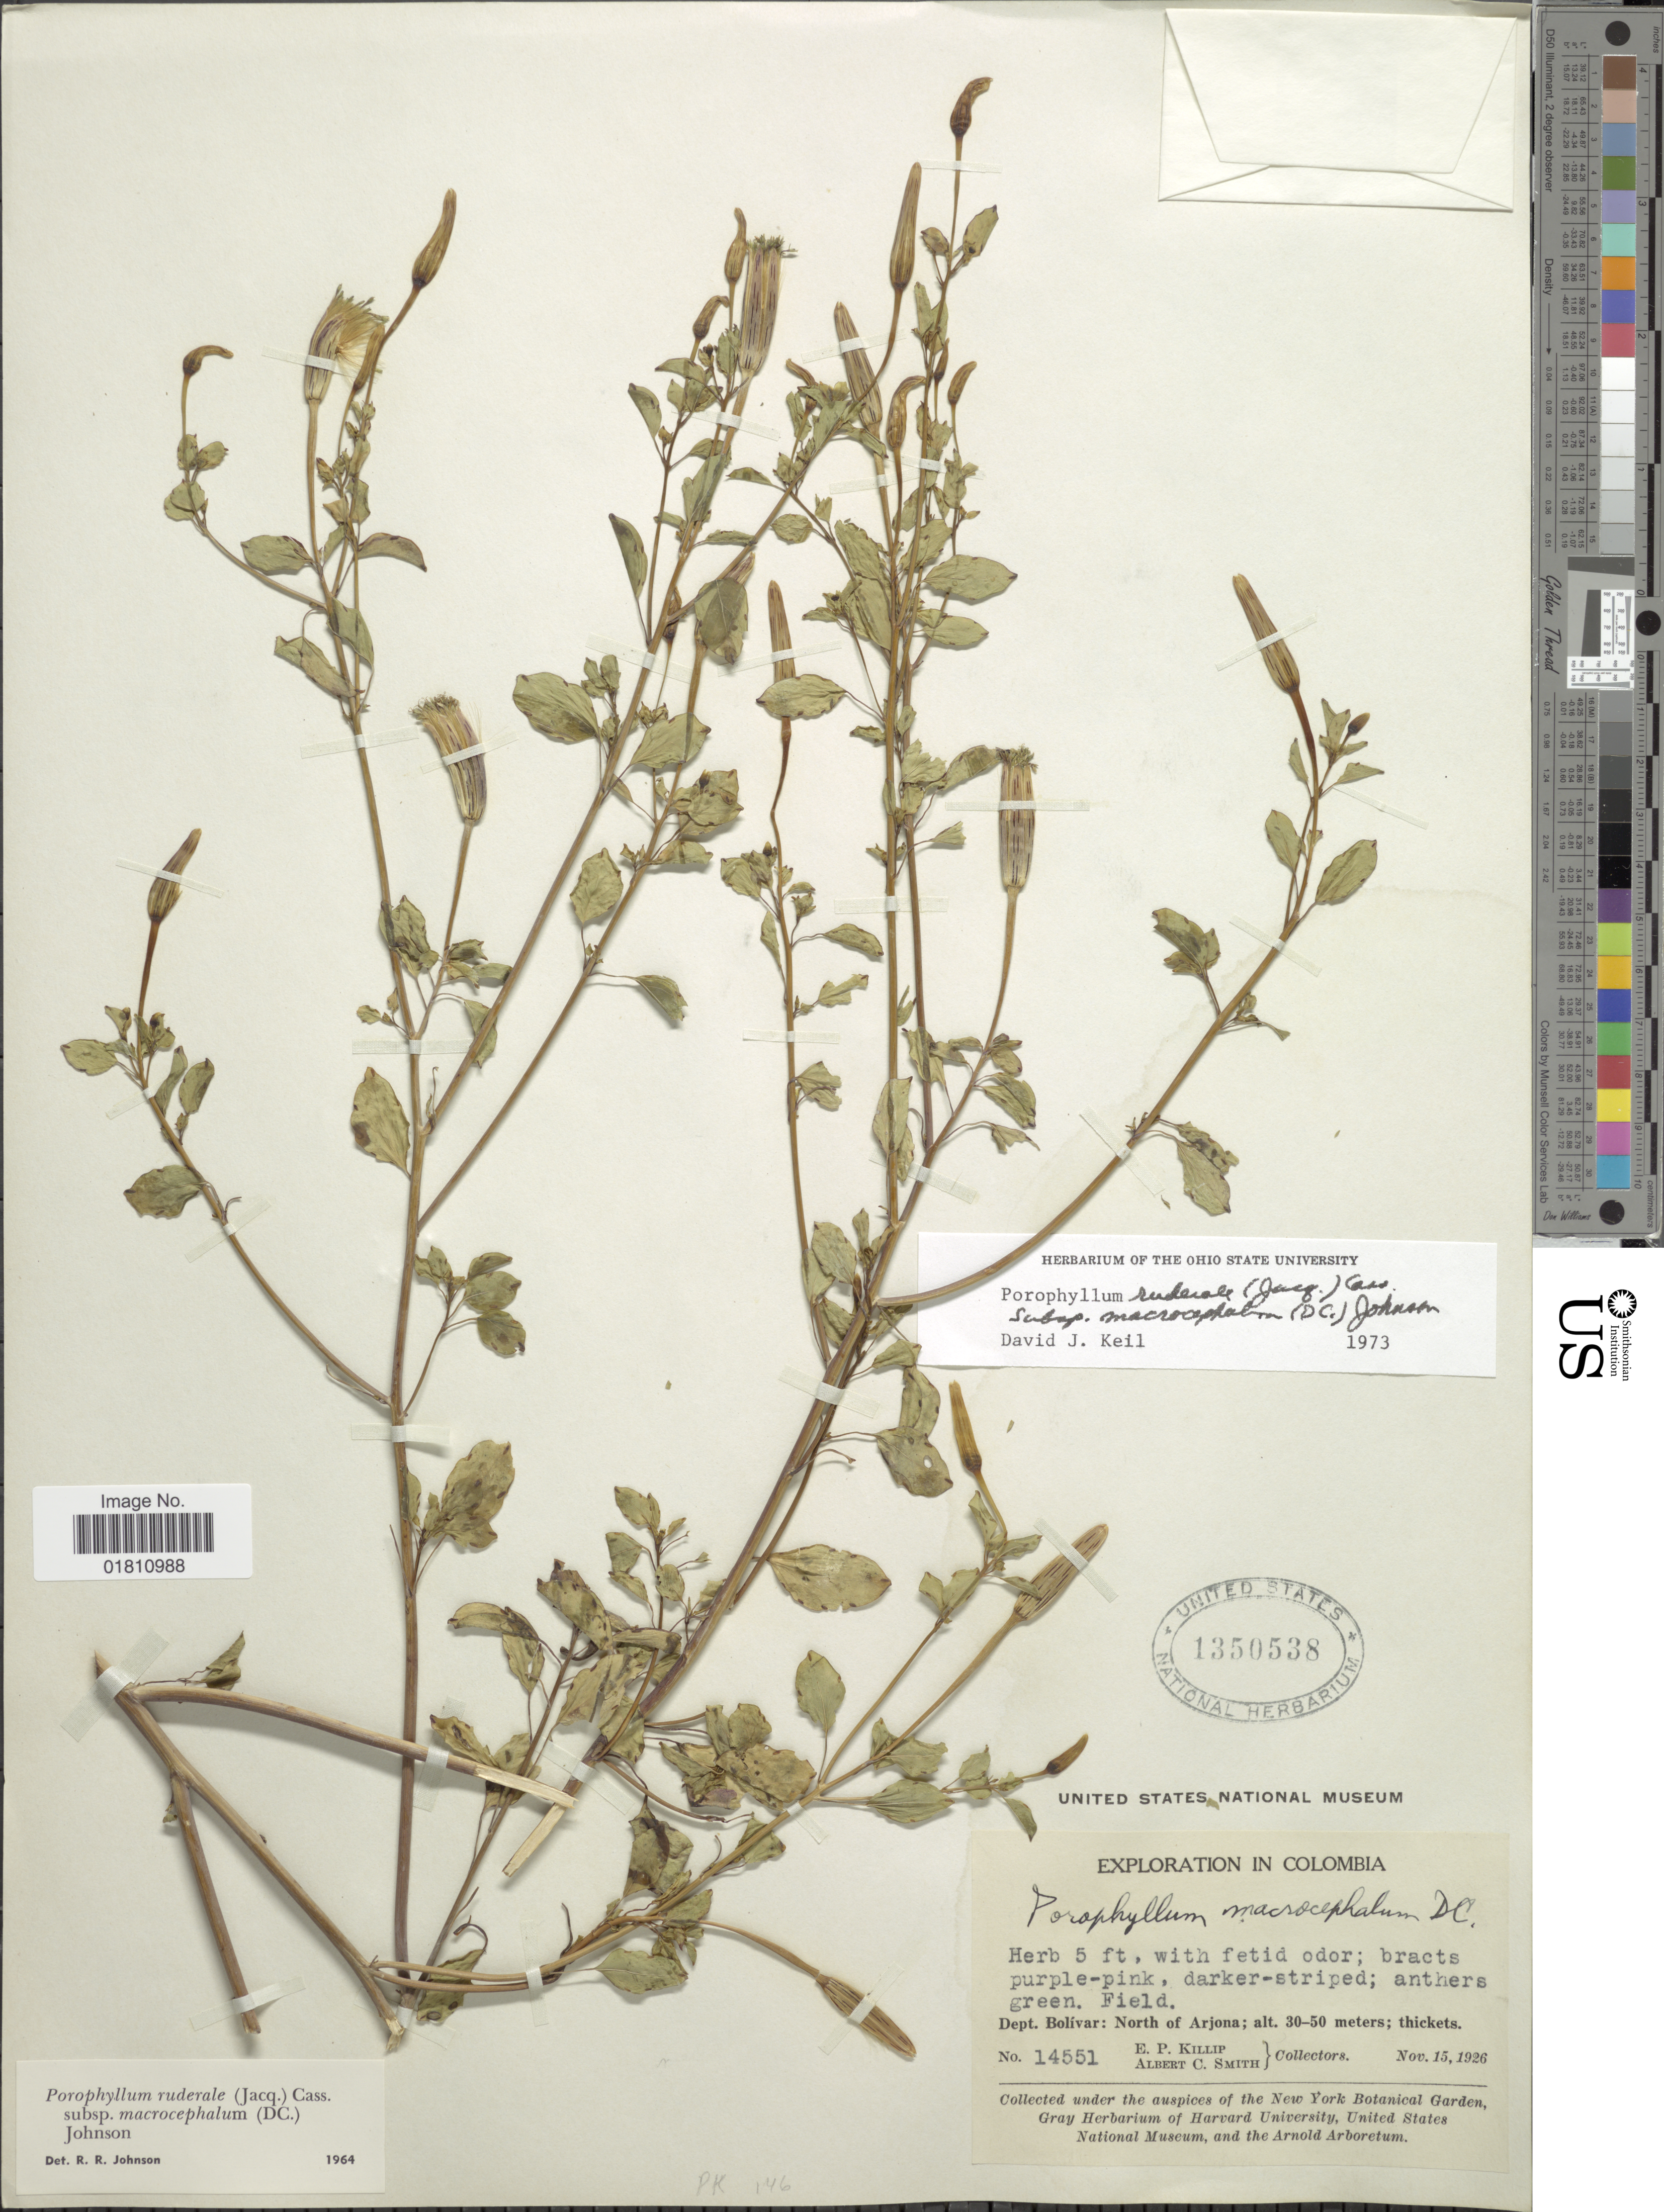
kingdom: Plantae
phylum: Tracheophyta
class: Magnoliopsida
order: Asterales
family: Asteraceae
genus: Porophyllum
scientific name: Porophyllum ruderale subsp. macrocephalum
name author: (DC.) R.R. Johnson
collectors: E. P. Killip & A. C. Smith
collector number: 14551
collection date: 1926-11-15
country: Colombia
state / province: Bolívar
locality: Dept. Bolívar: North of Arjona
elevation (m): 30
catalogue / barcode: US 1350538